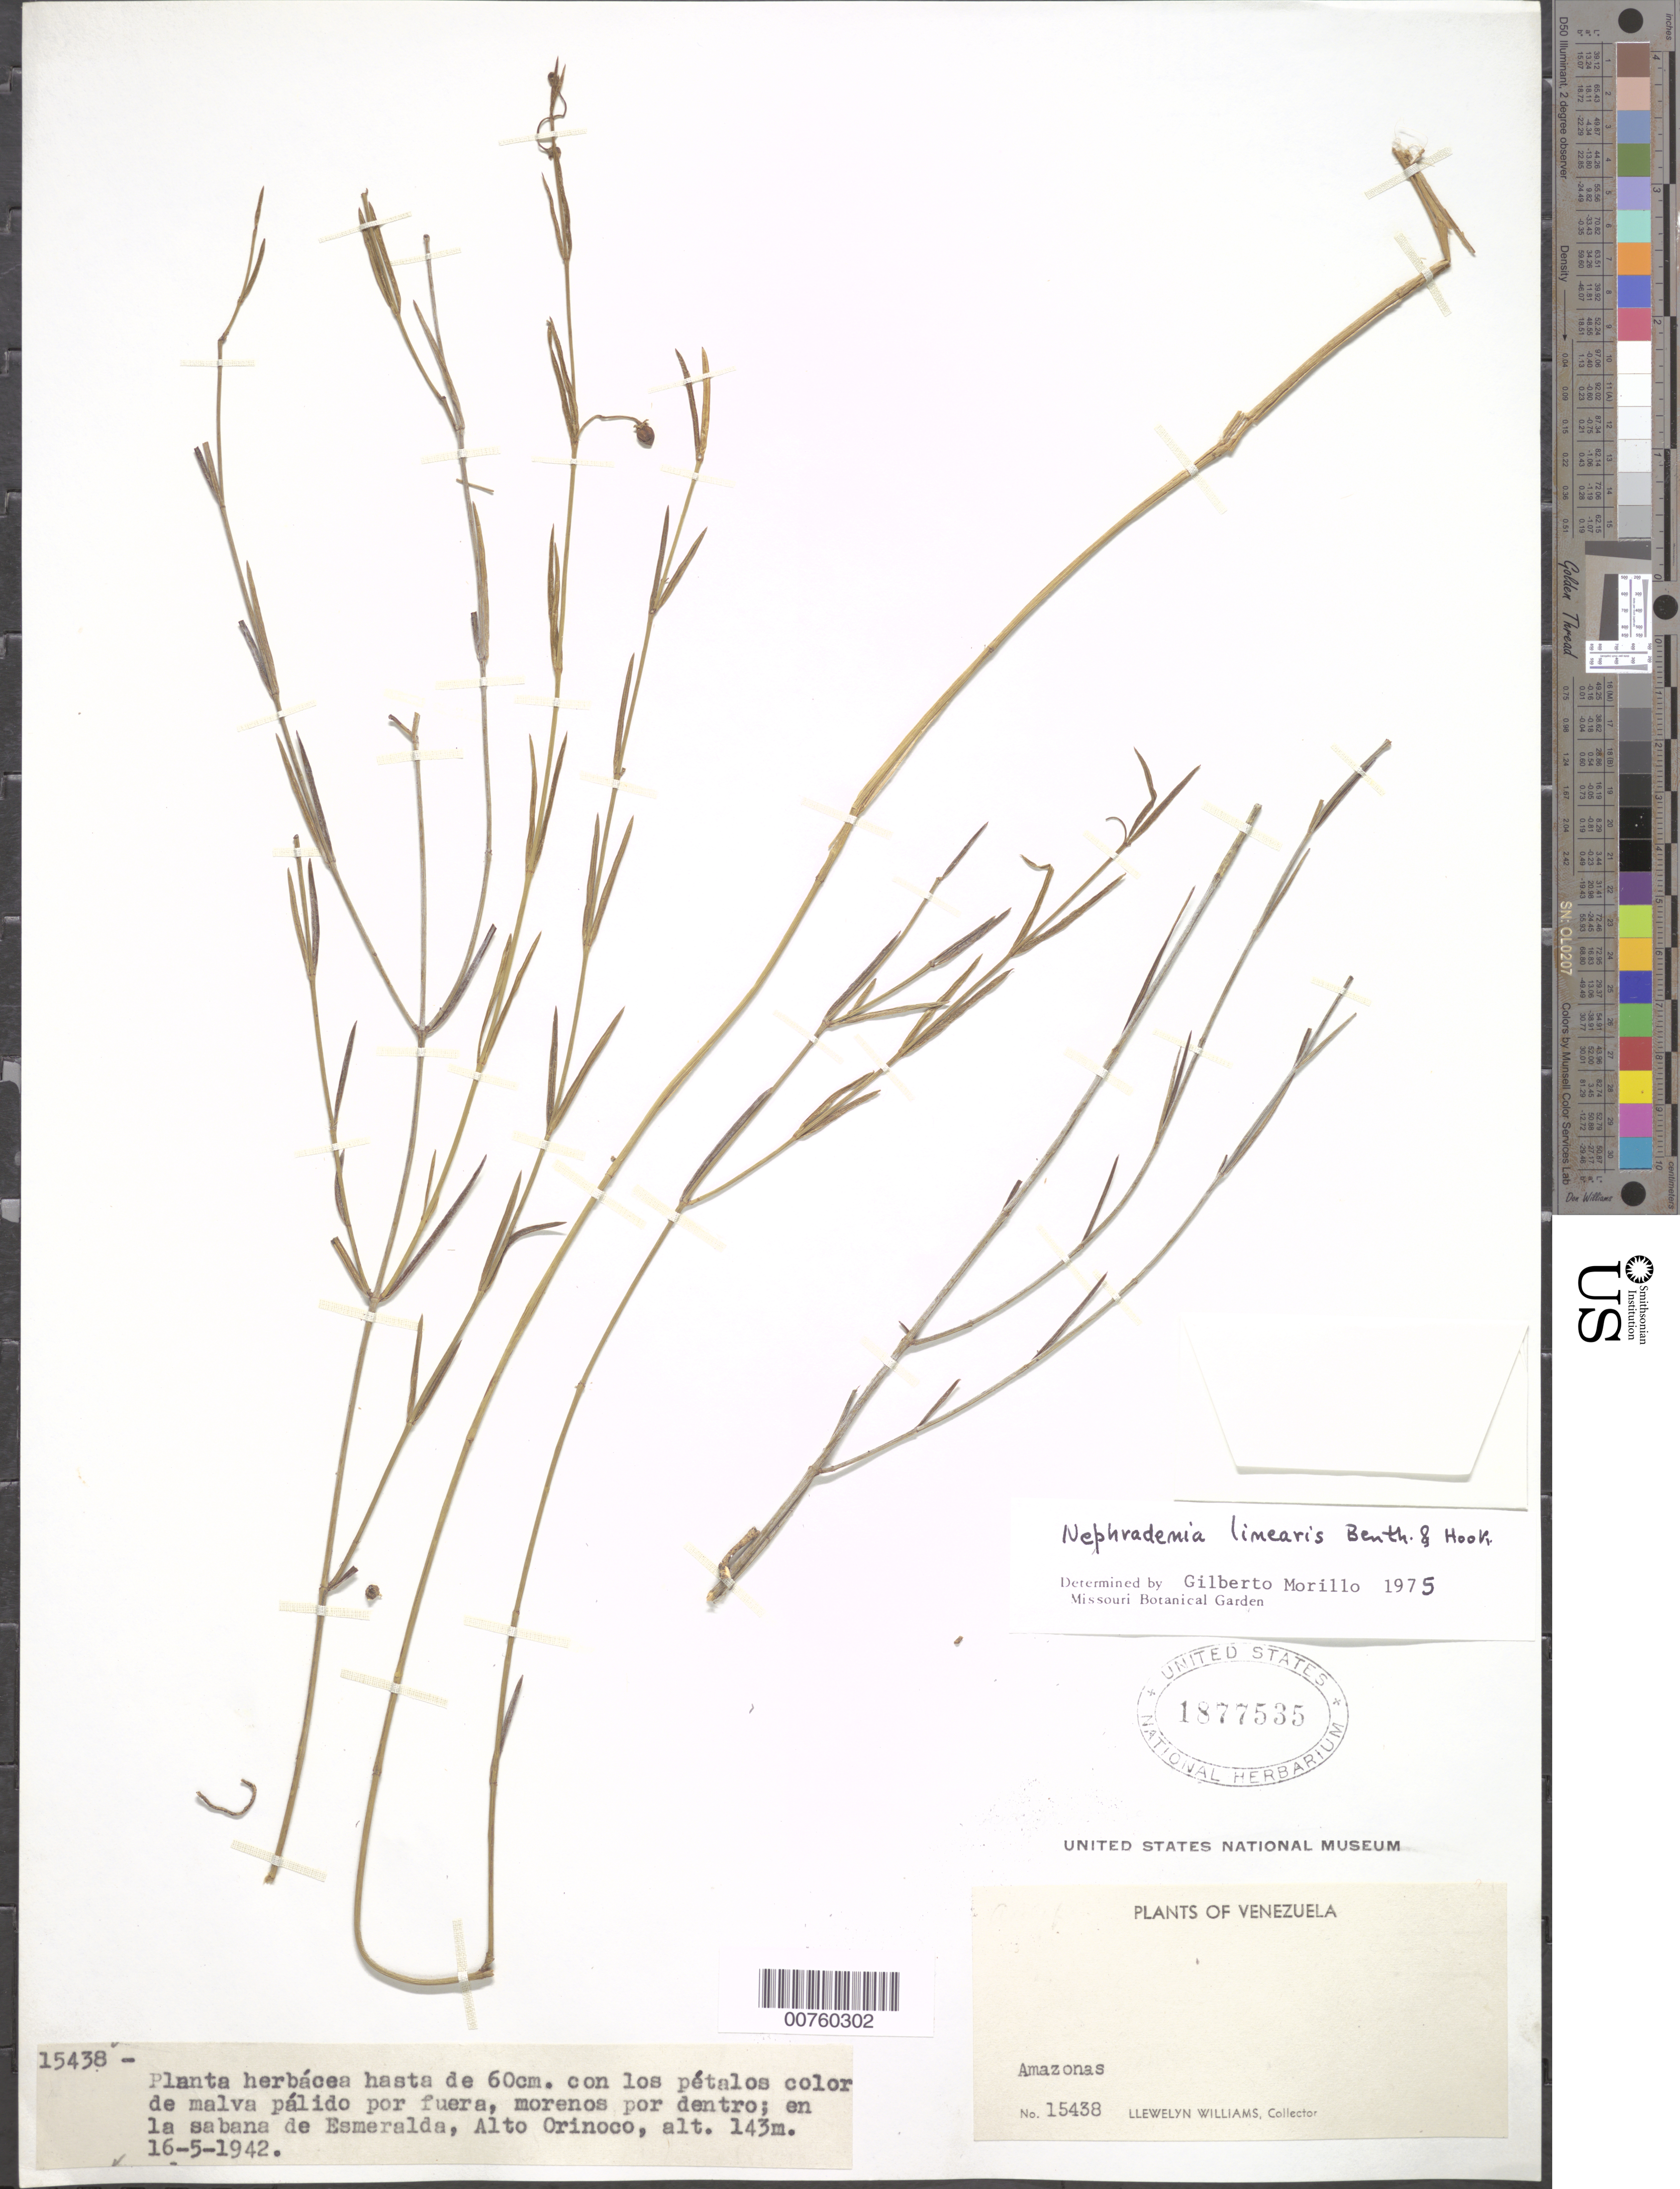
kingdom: Plantae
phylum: Tracheophyta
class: Magnoliopsida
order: Gentianales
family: Apocynaceae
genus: Nephradenia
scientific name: Nephradenia linearis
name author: Benth. ex E. Fourn.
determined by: Morillo, G. N.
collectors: Ll. Williams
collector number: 15438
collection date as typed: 16-May-42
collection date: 1942-05-16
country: Venezuela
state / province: Amazonas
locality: Esmeralda, Alto Orinoco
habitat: Savanna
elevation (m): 143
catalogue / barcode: US 1877535